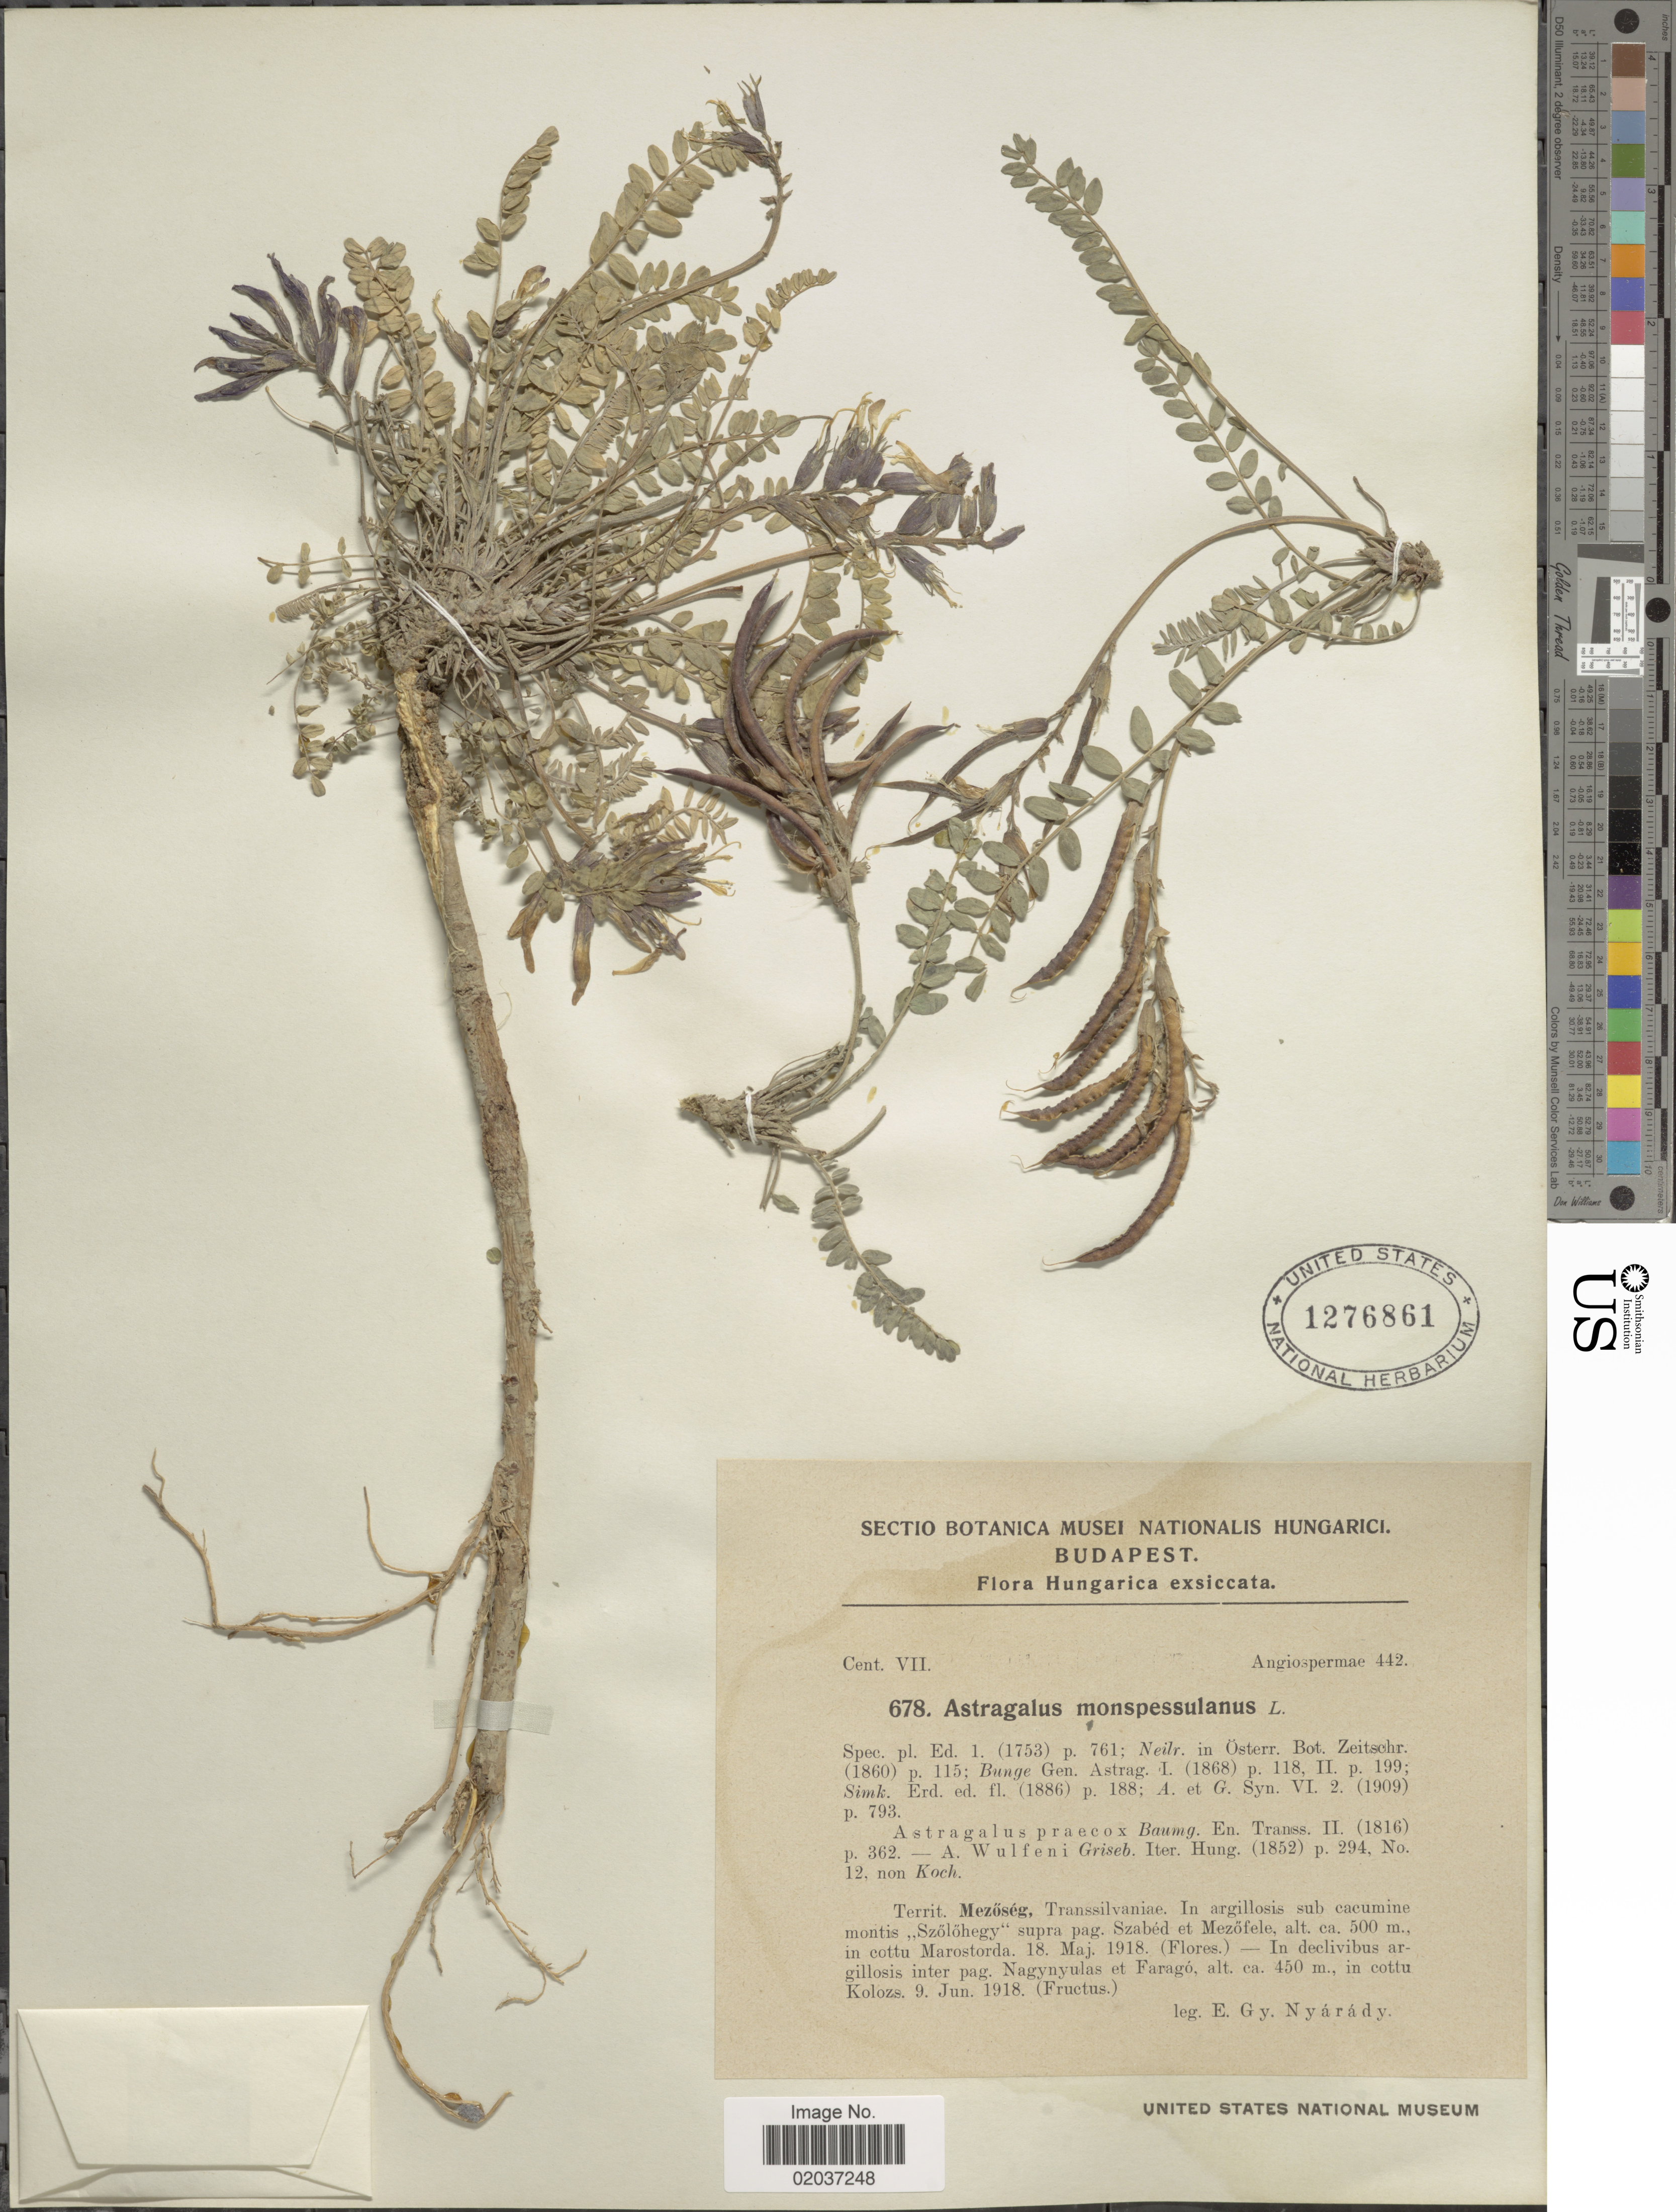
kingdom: Plantae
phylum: Tracheophyta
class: Magnoliopsida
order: Fabales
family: Fabaceae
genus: Astragalus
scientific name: Astragalus monspessulanus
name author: L.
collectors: E. Nyárády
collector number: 678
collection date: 1918-06-06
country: Hungary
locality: In declivibus argillosis inter pag. Nagynyulas et Farago, in cottu Kolozes.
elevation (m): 450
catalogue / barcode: US 1276861